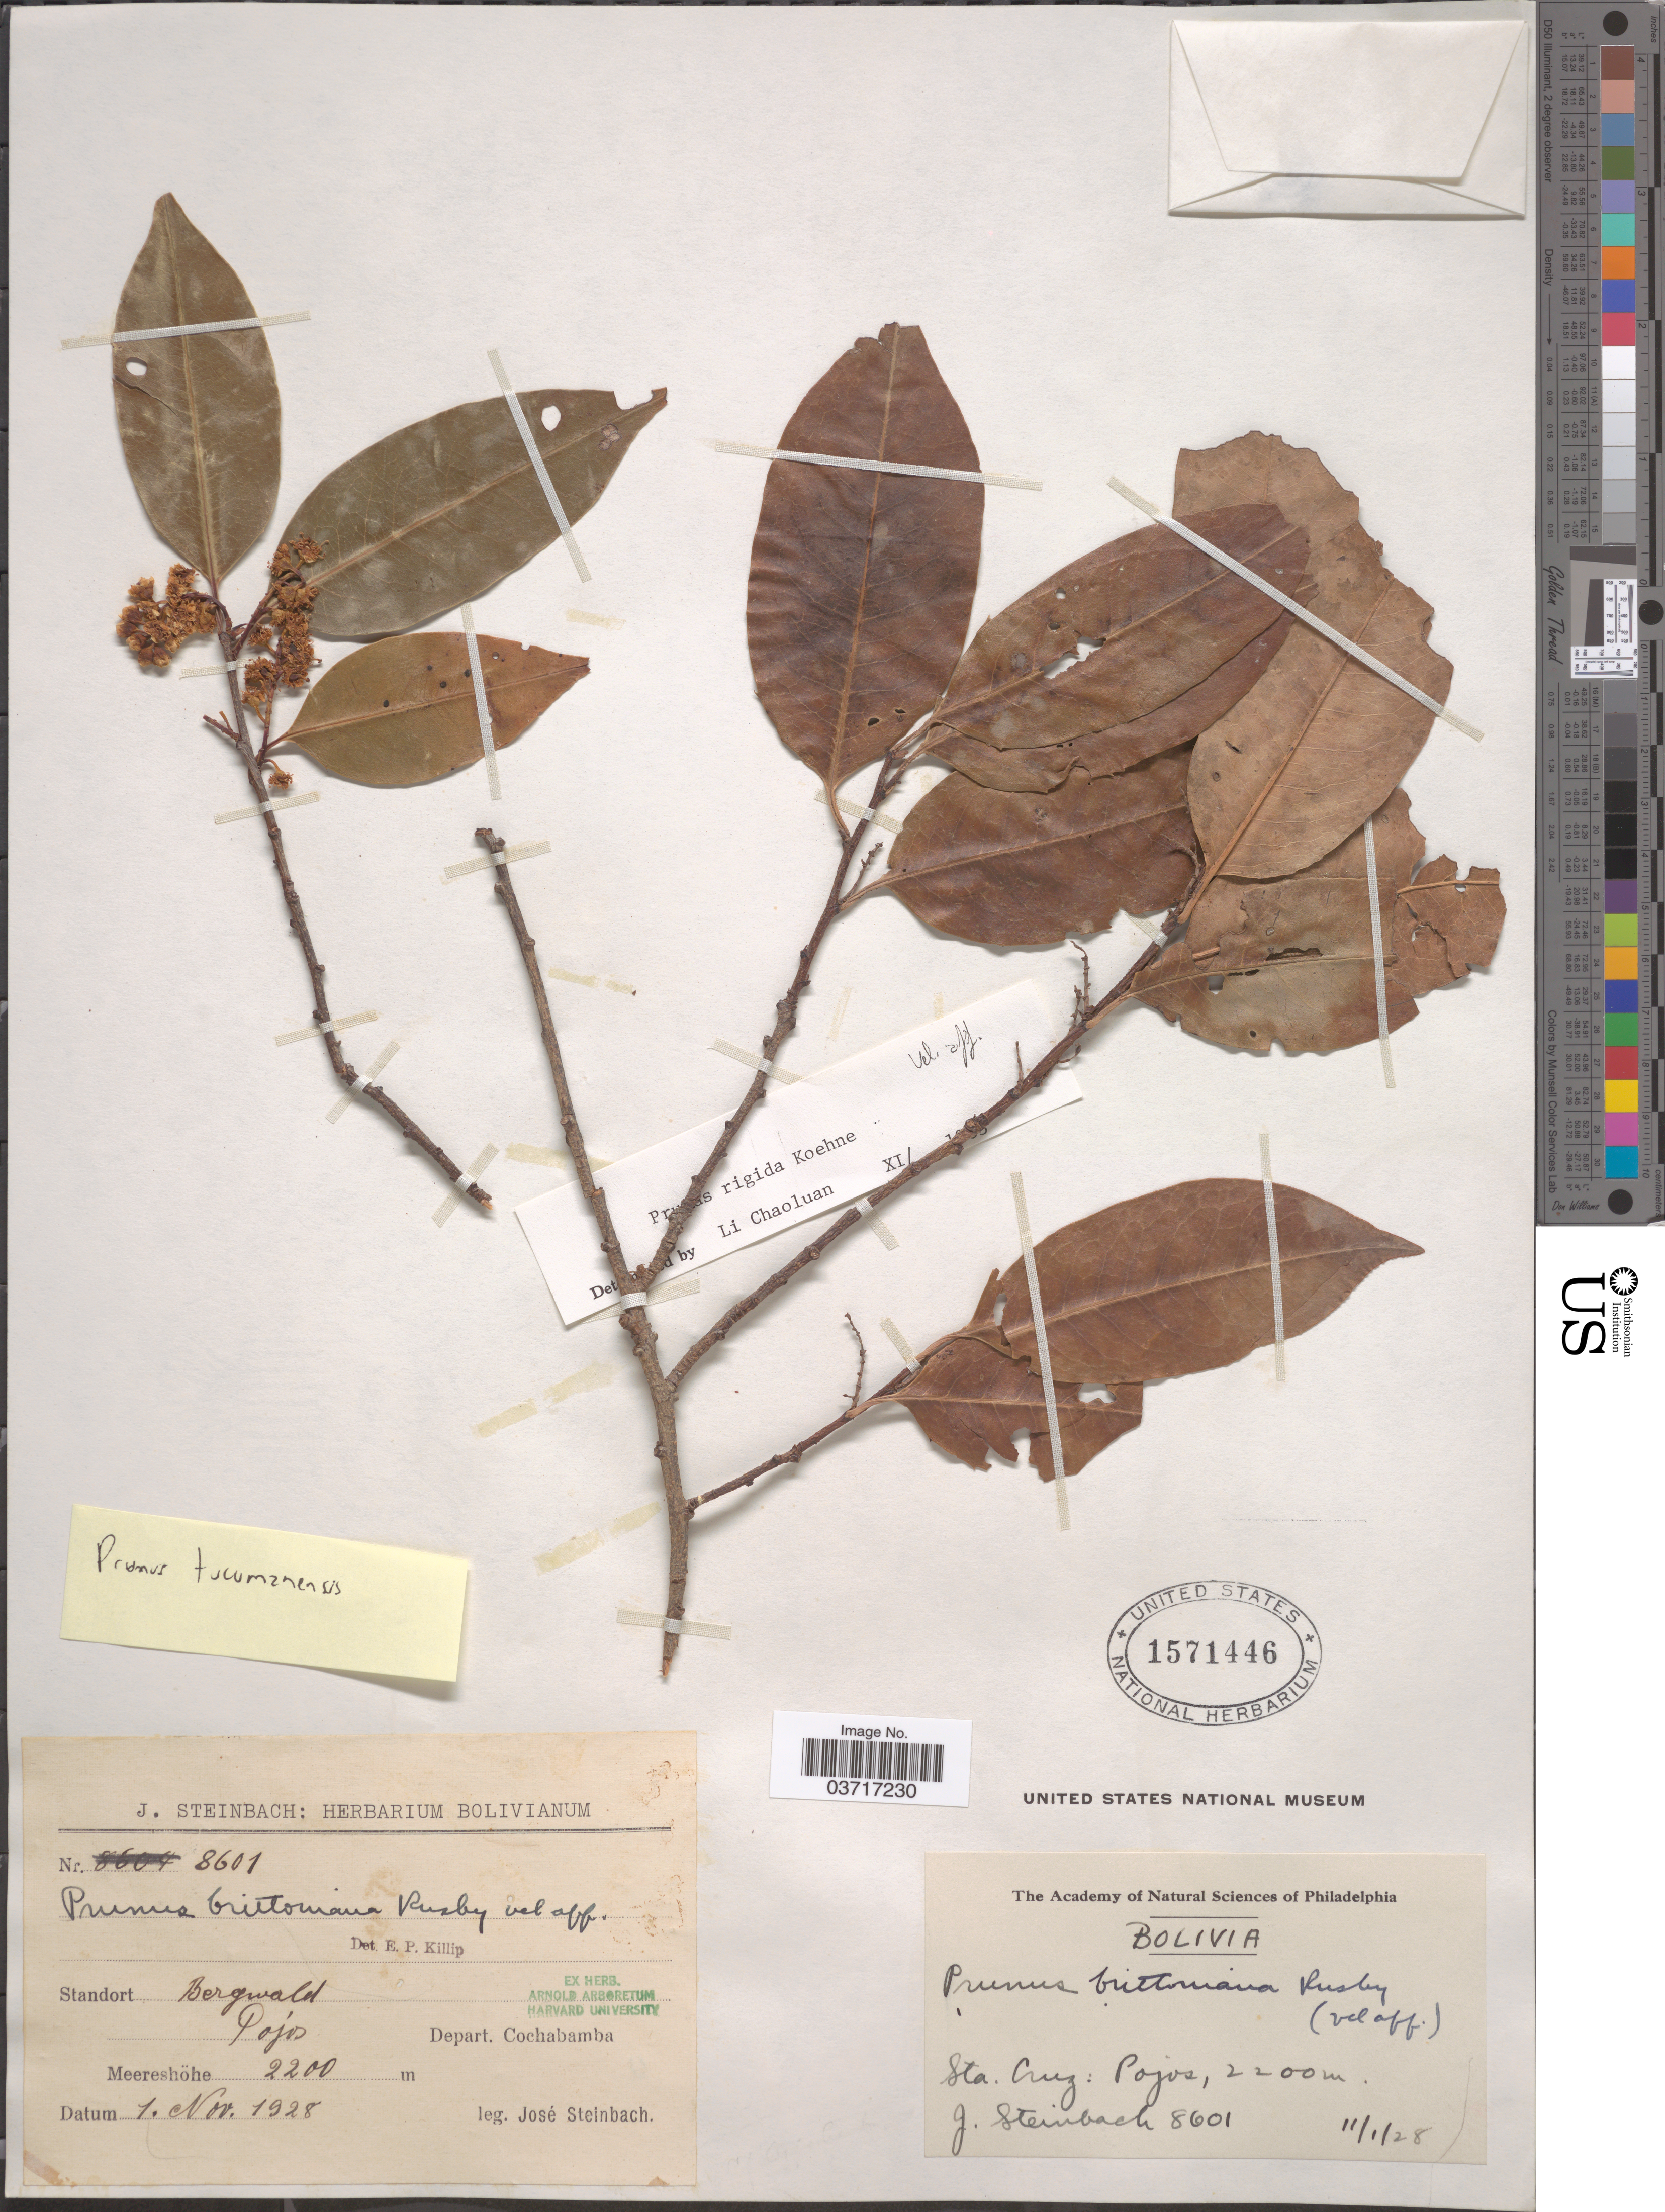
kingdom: Plantae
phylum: Tracheophyta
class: Magnoliopsida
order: Rosales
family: Rosaceae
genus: Prunus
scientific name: Prunus sp.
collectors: J. Steinbach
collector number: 8601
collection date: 1928-01-11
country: Bolivia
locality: Sta. Cruz: Pojos. Bergwald. Depart. Cochabamba.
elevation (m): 2200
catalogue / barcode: US 1571446